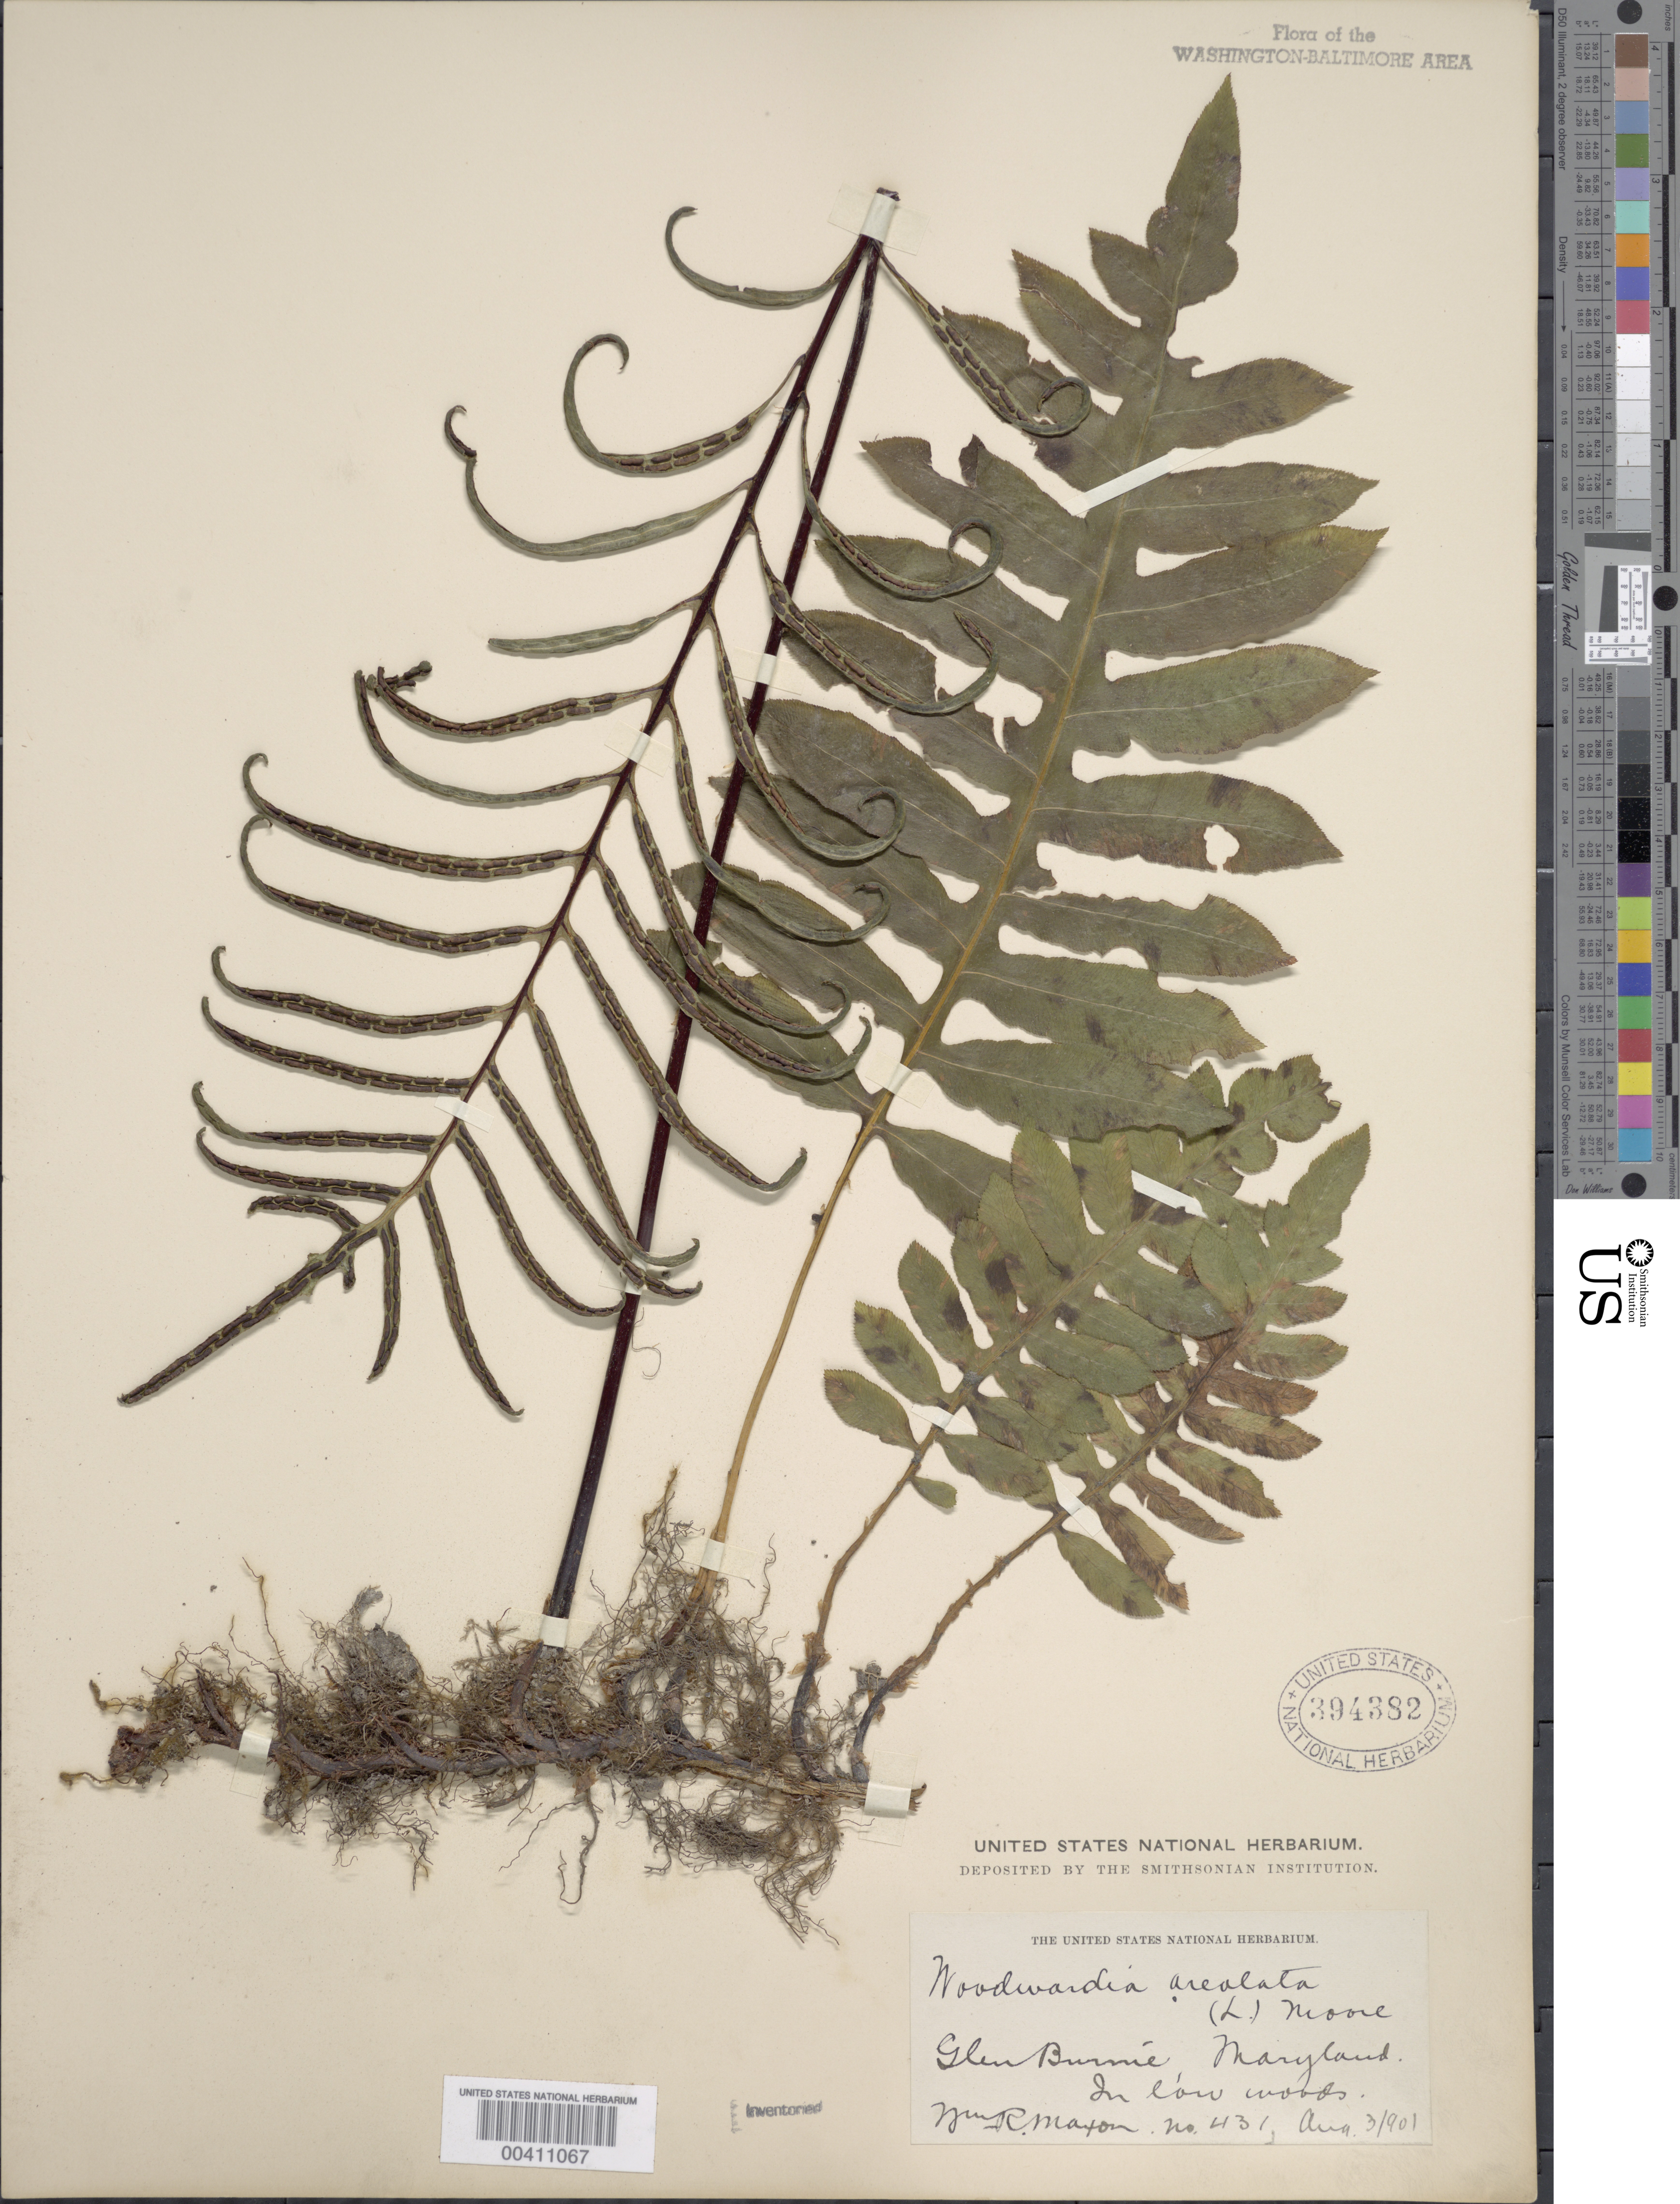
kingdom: Plantae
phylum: Tracheophyta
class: Polypodiopsida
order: Polypodiales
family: Blechnaceae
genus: Woodwardia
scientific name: Woodwardia areolata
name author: (L.) T. Moore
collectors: W. R. Maxon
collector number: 431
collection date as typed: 03 Aug 1901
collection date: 1901-08-03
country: United States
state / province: Maryland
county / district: Anne Arundel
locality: Glen Burnie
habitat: In low woods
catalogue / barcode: US 394382